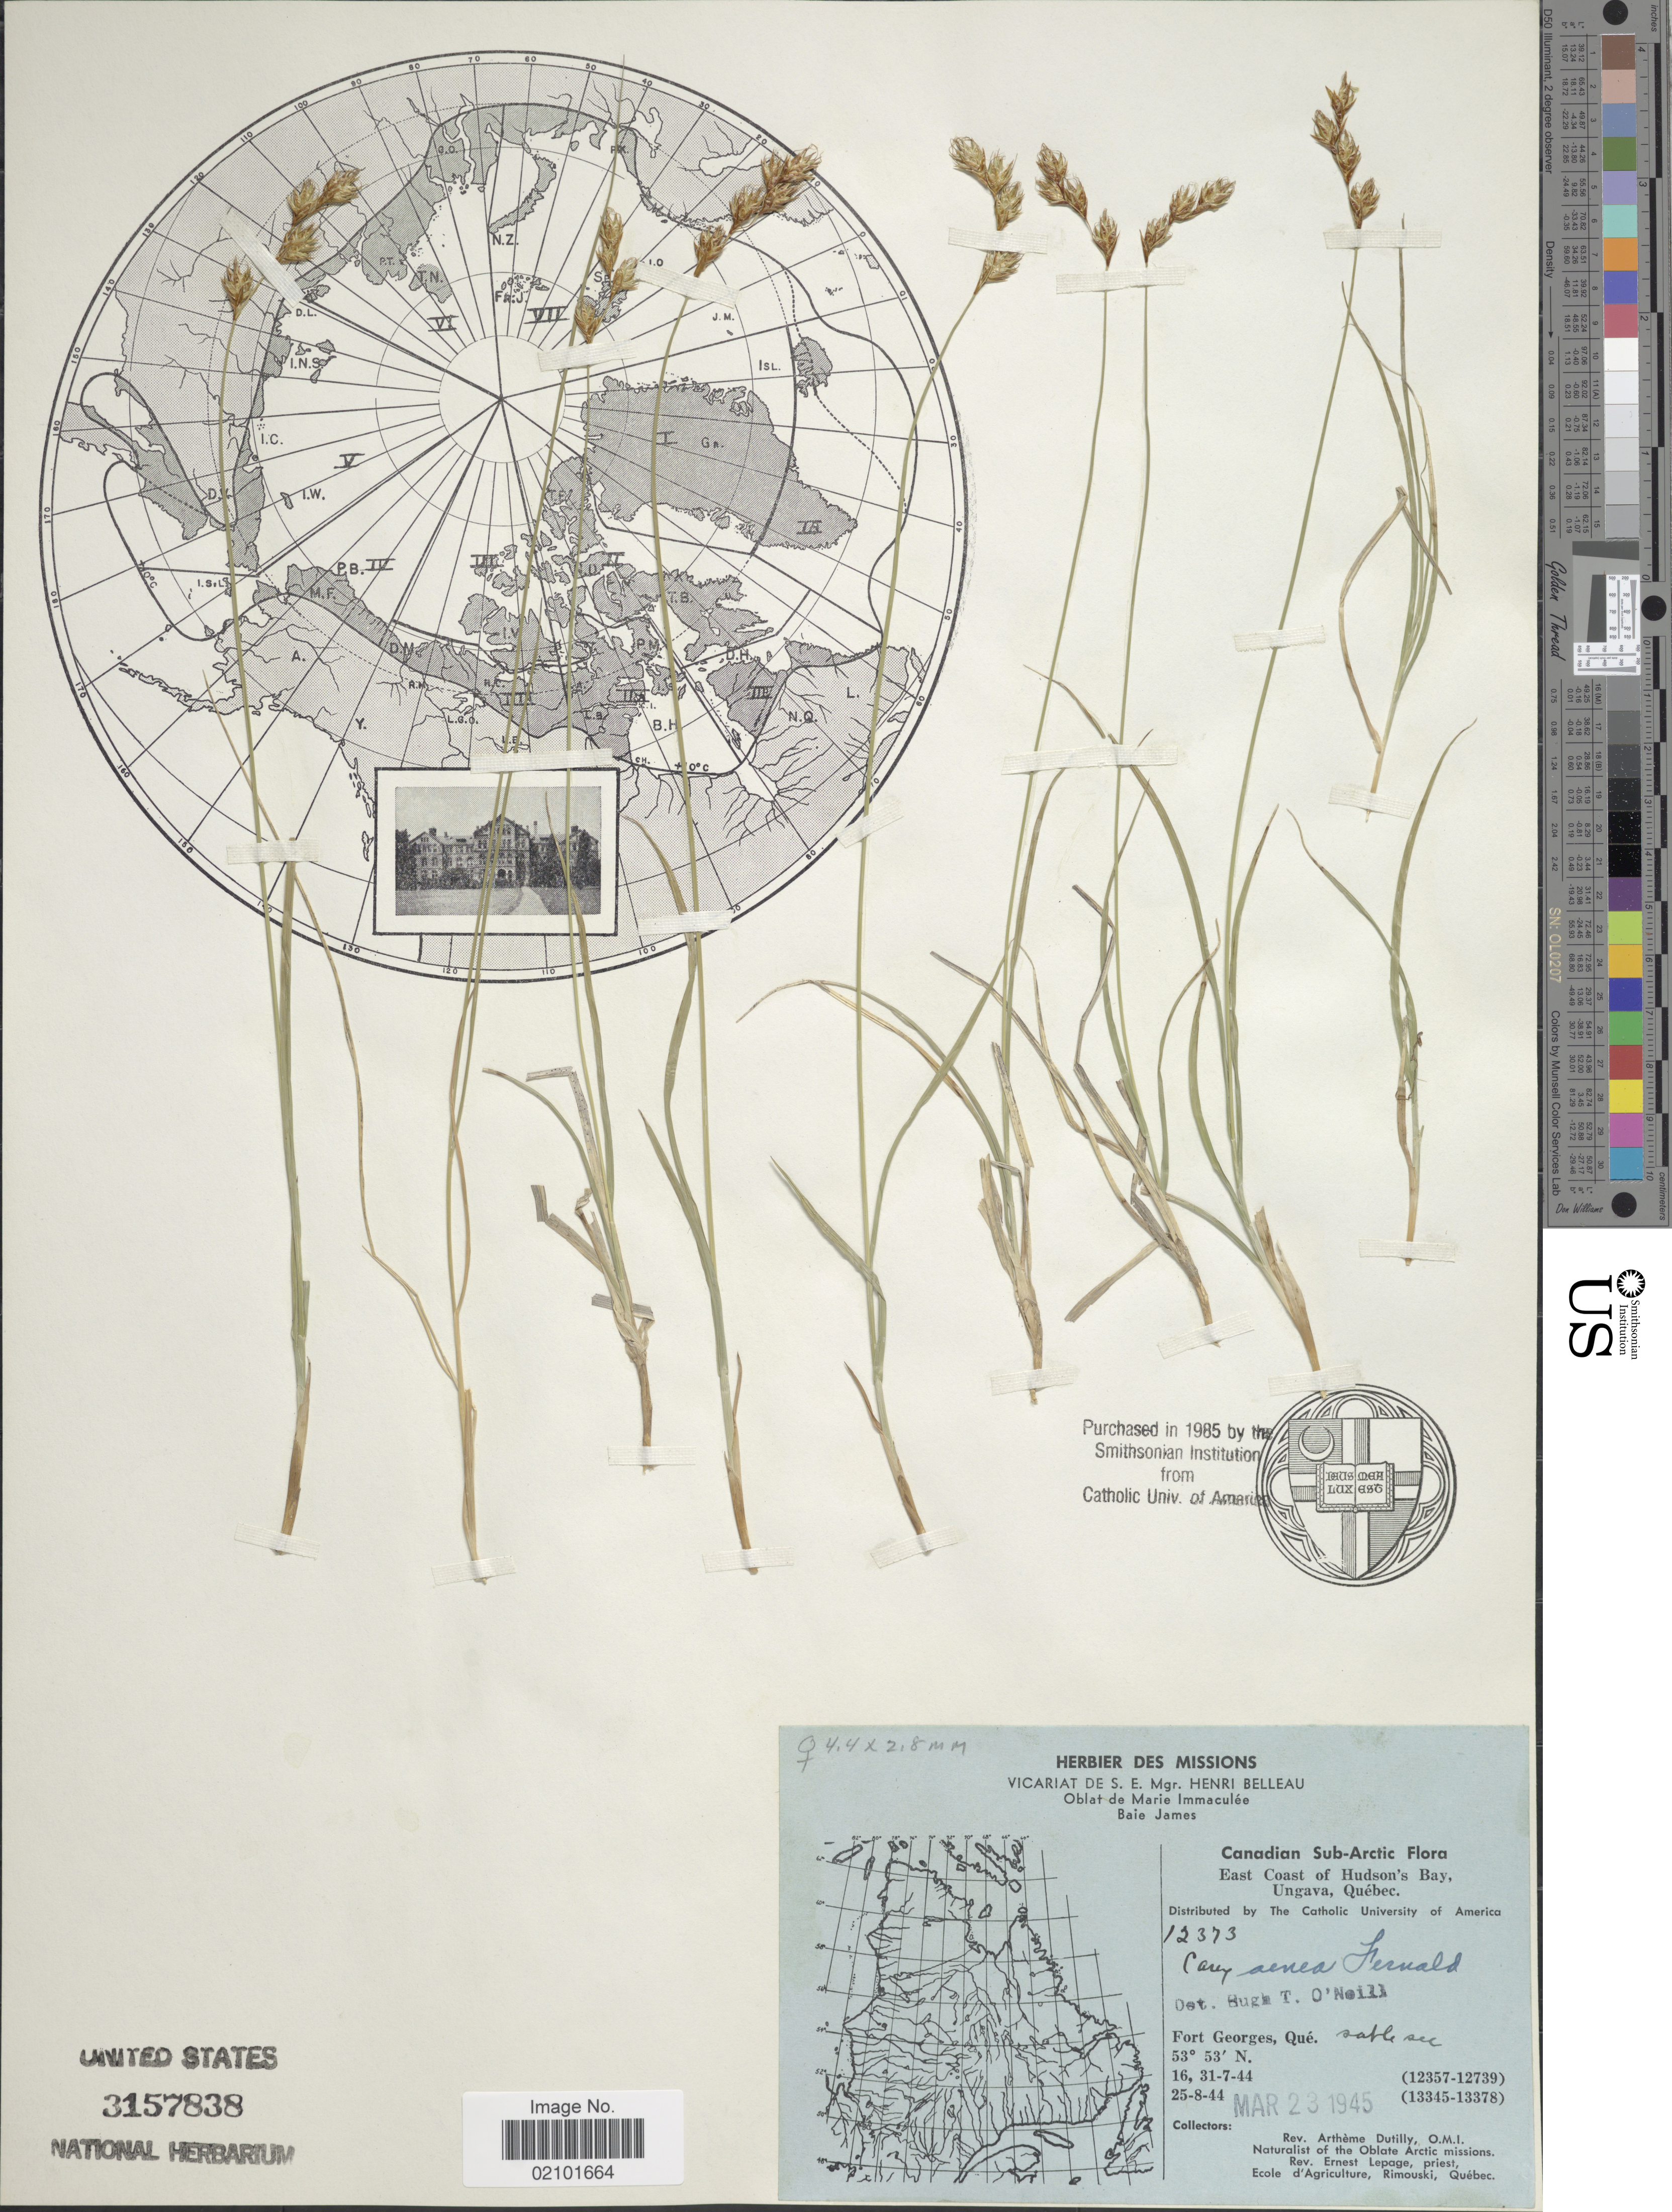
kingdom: Plantae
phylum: Tracheophyta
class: Liliopsida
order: Poales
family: Cyperaceae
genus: Carex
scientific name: Carex foenea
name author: Willd.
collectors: A. Dutilly & E. Lepage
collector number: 12373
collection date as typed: Transcribed d/m/y: 16/7/44 to 25/8/44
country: Canada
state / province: Quebec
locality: East Coast of Hudson's Bay, Ungava. Fort Georges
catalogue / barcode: US 3157838